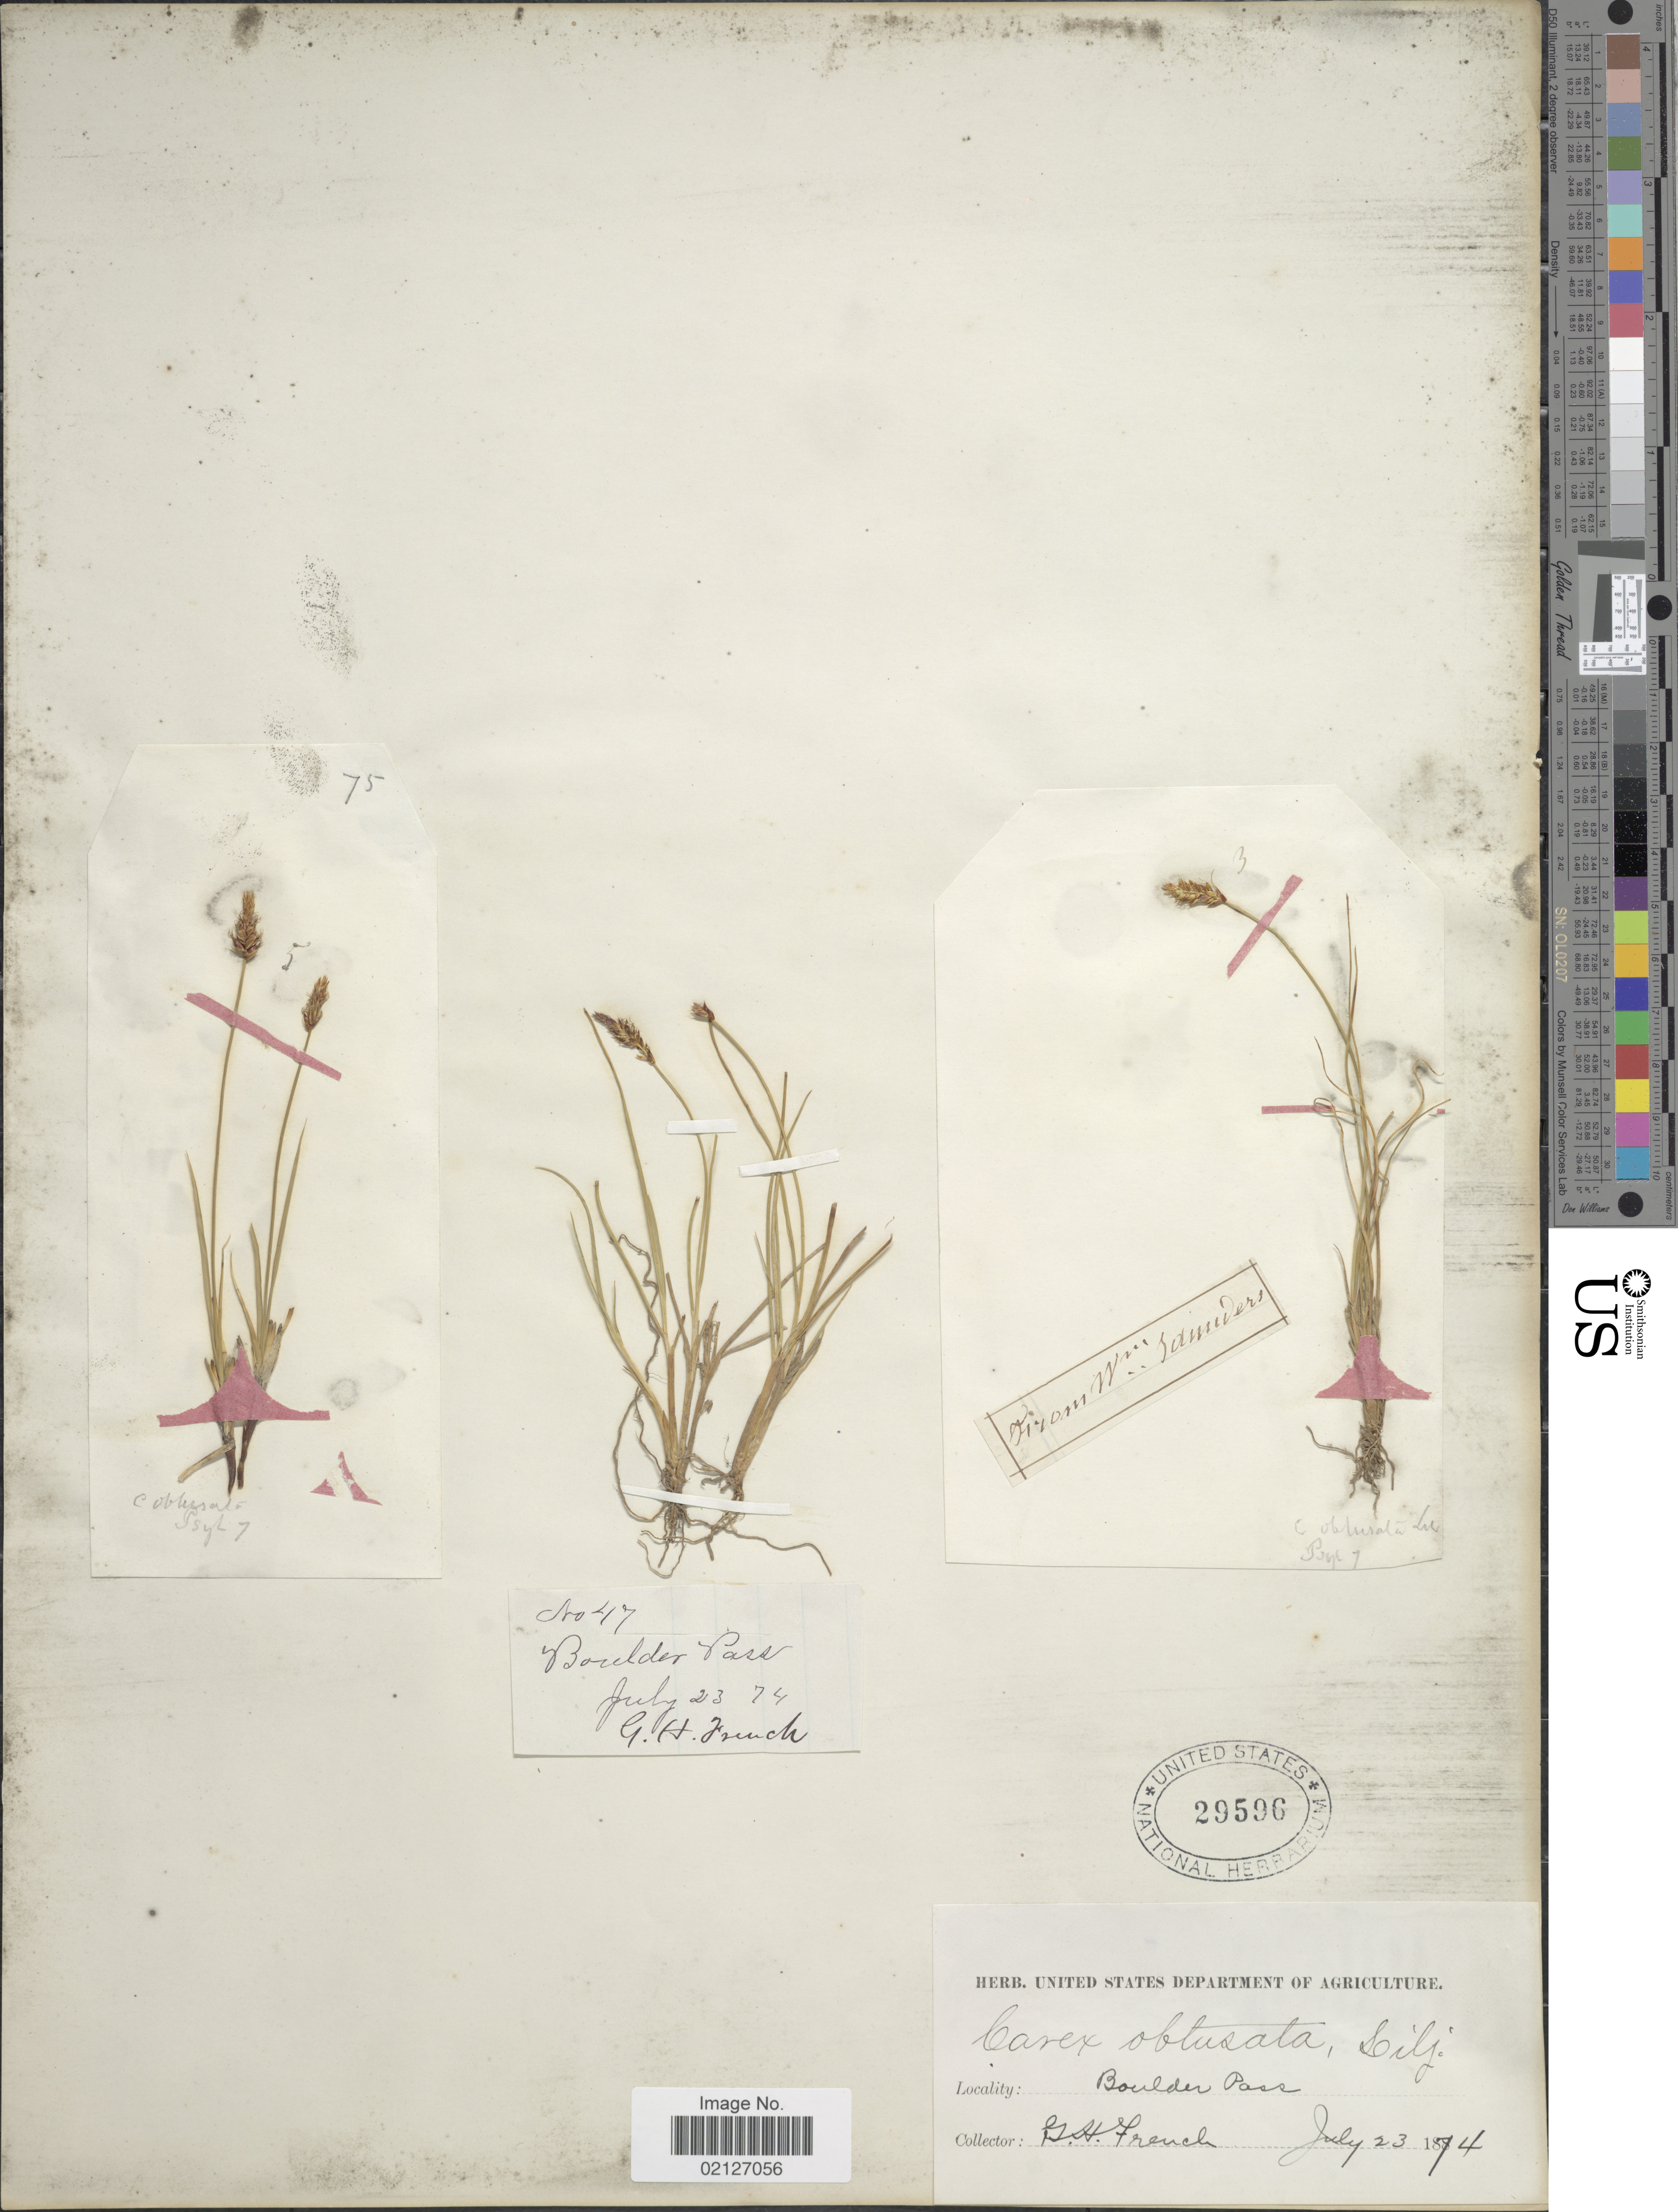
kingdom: Plantae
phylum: Tracheophyta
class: Liliopsida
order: Poales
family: Cyperaceae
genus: Carex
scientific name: Carex obtusata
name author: Lilj.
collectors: G. H. French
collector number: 47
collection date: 1874-07-23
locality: Boulder Pass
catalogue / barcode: US 29596